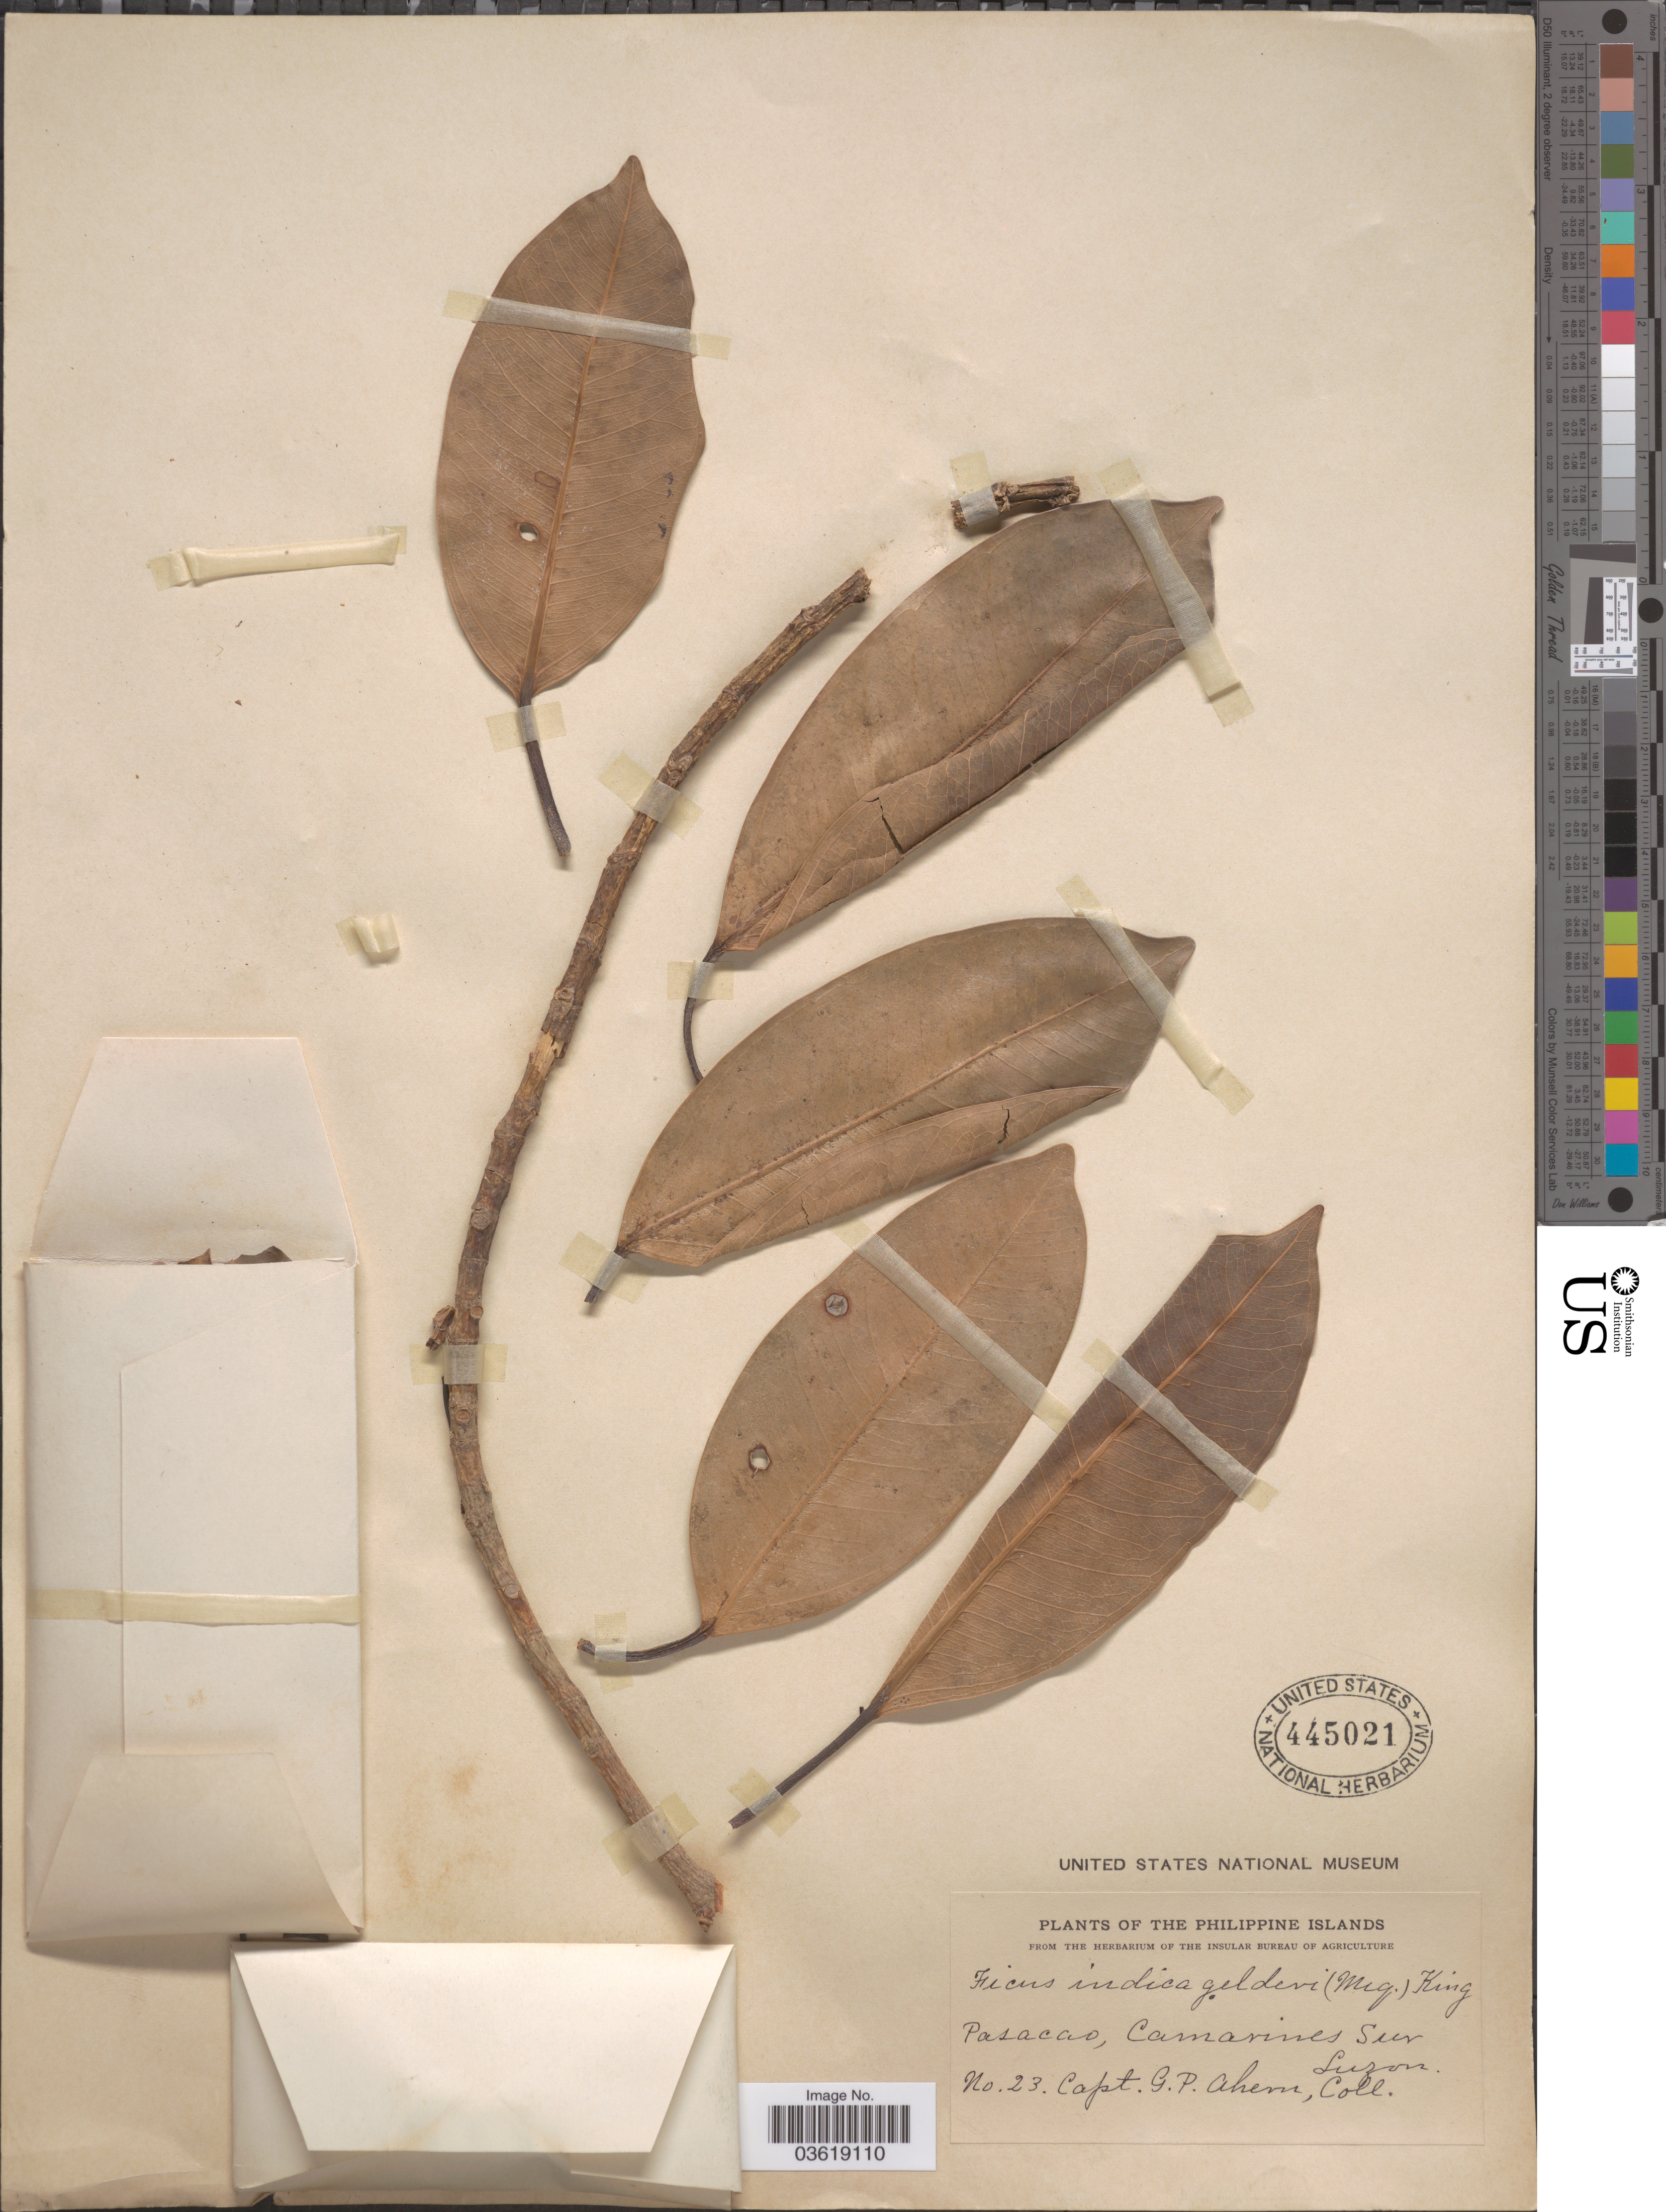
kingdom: Plantae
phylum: Tracheophyta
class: Magnoliopsida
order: Rosales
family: Moraceae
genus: Ficus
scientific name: Ficus indica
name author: L.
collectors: G. Ahern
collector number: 23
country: Philippines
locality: The Philippine Islands. Pasacao, Camarines Sur. Luzon.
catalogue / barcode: US 445021